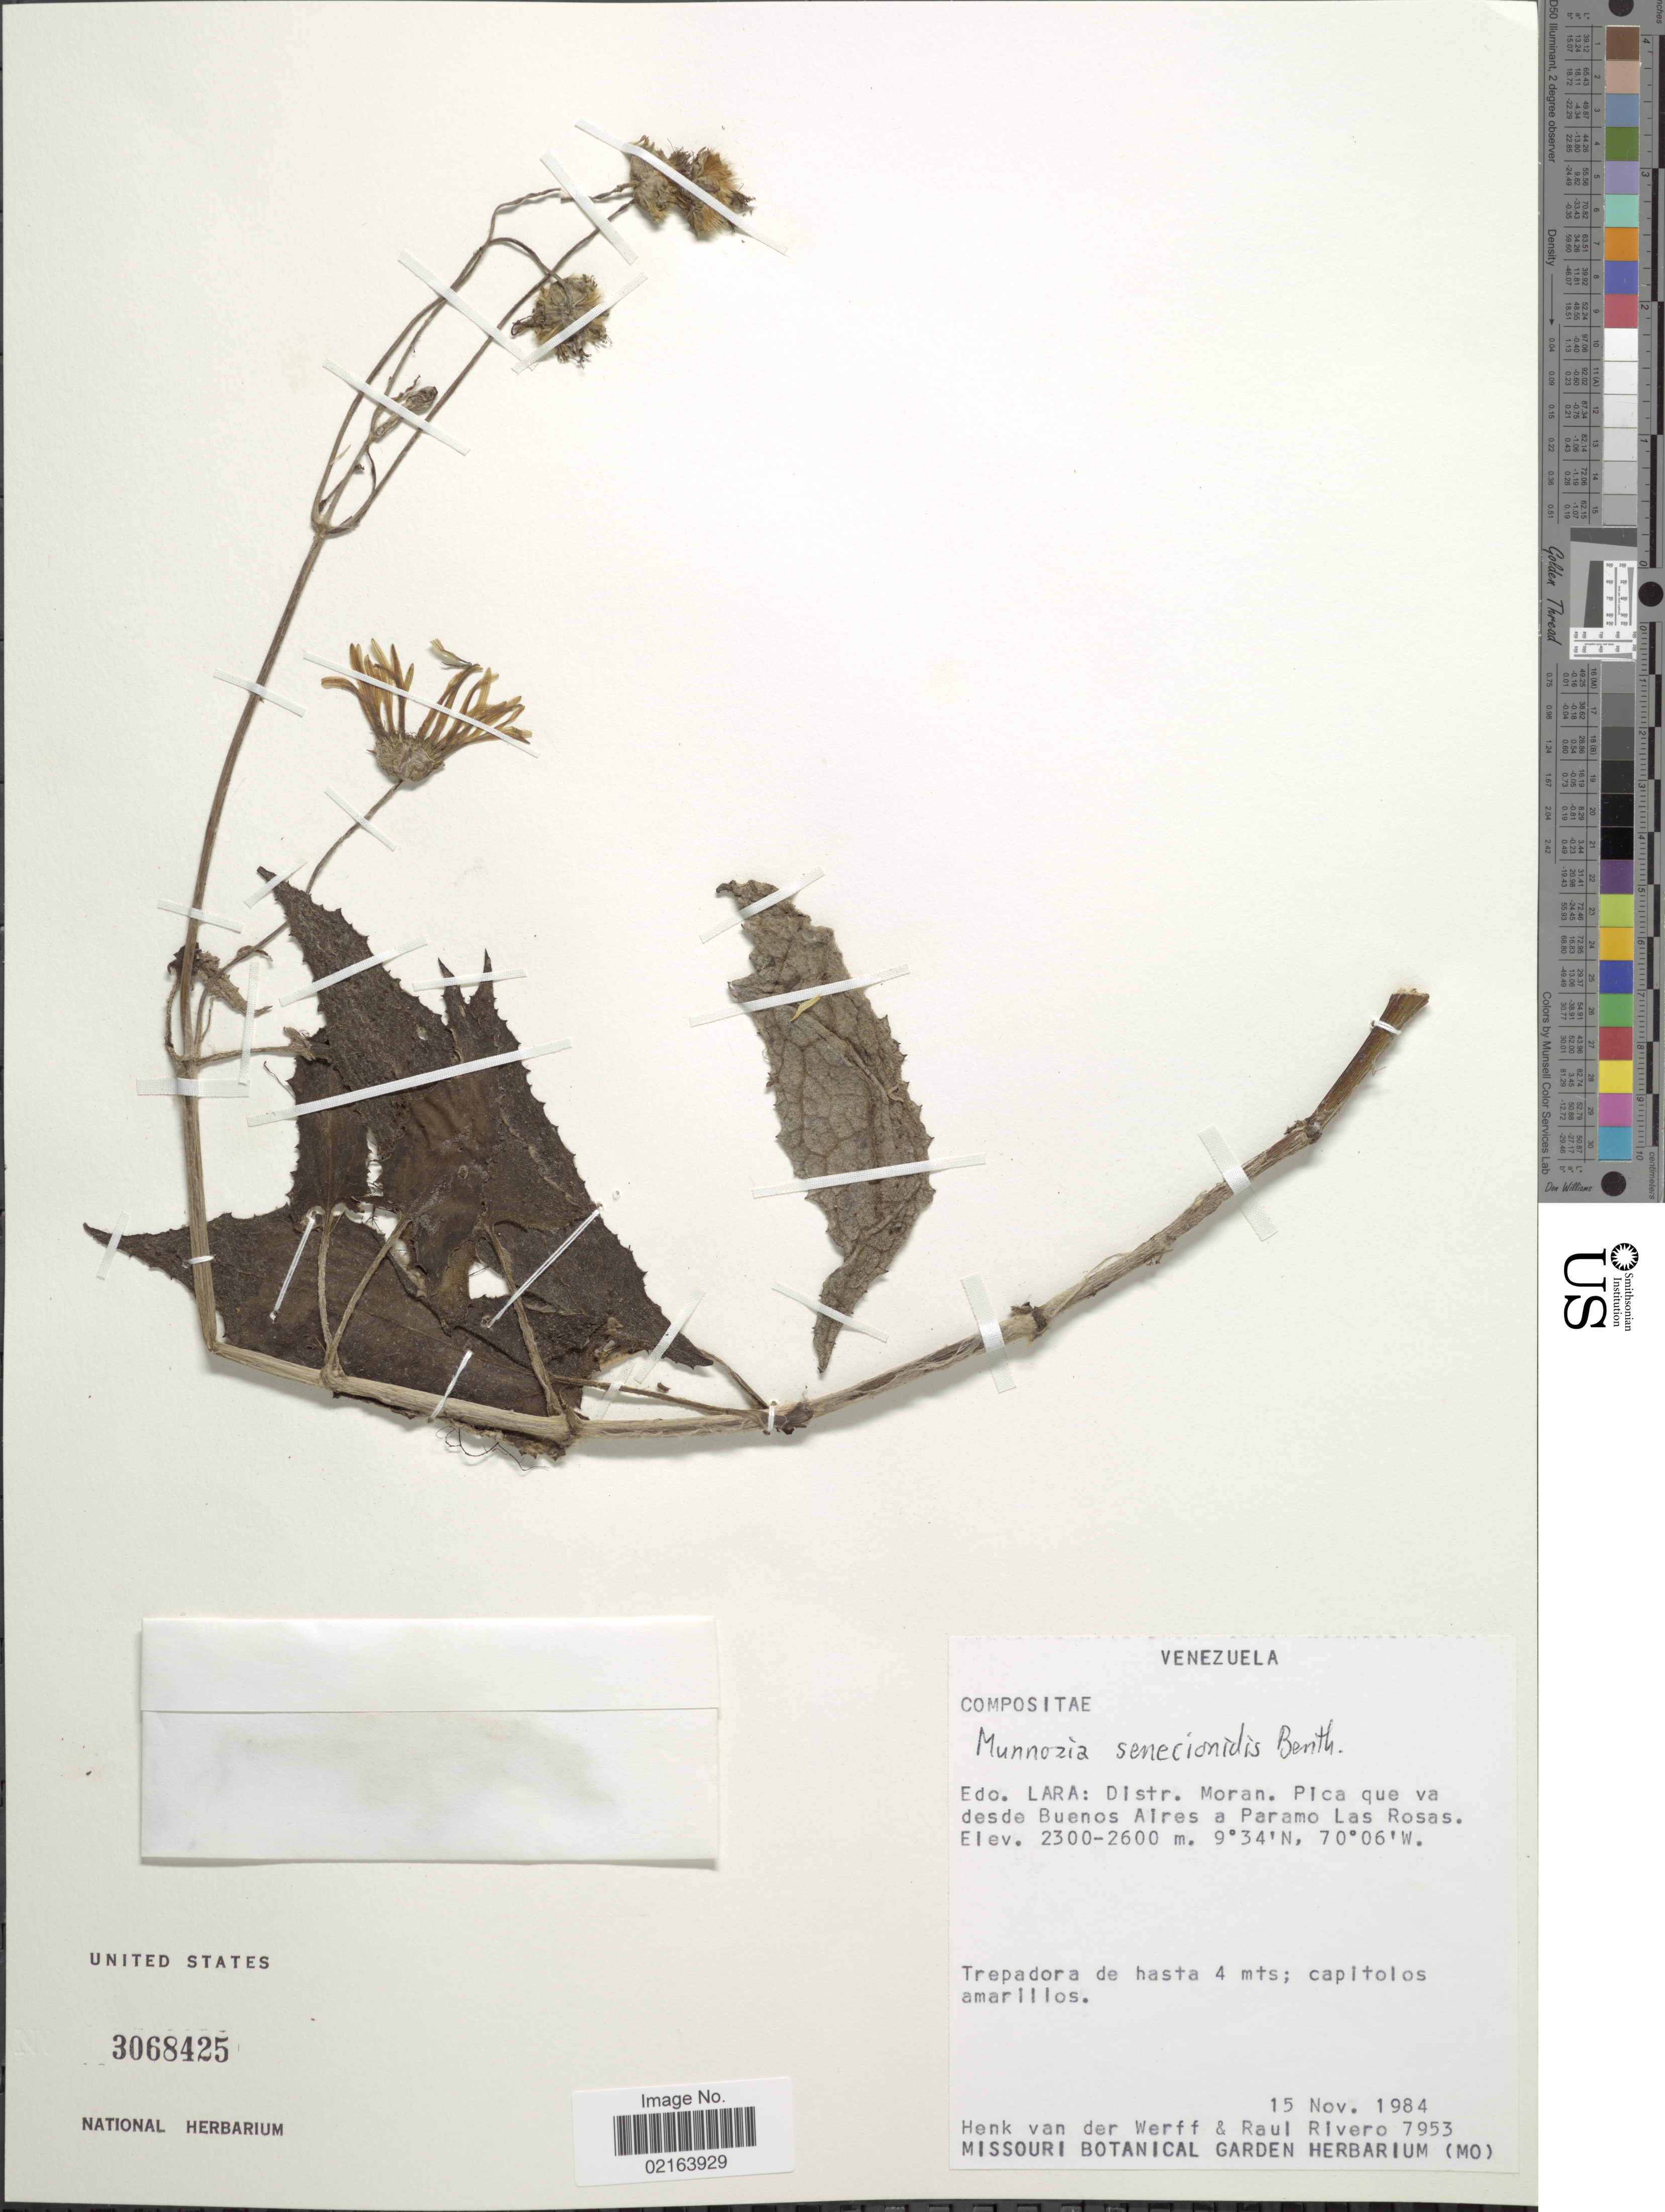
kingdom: Plantae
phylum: Tracheophyta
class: Magnoliopsida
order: Asterales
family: Asteraceae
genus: Munnozia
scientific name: Munnozia senecionidis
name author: Benth.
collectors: H. van der Werff & R. Rivero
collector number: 7953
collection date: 1984-11-15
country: Venezuela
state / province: Lara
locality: Edo. Lara: Distr. Moran, Pica que va desde Buenos Aires a Paramo Las Rosas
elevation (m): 2300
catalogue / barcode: US 3068425